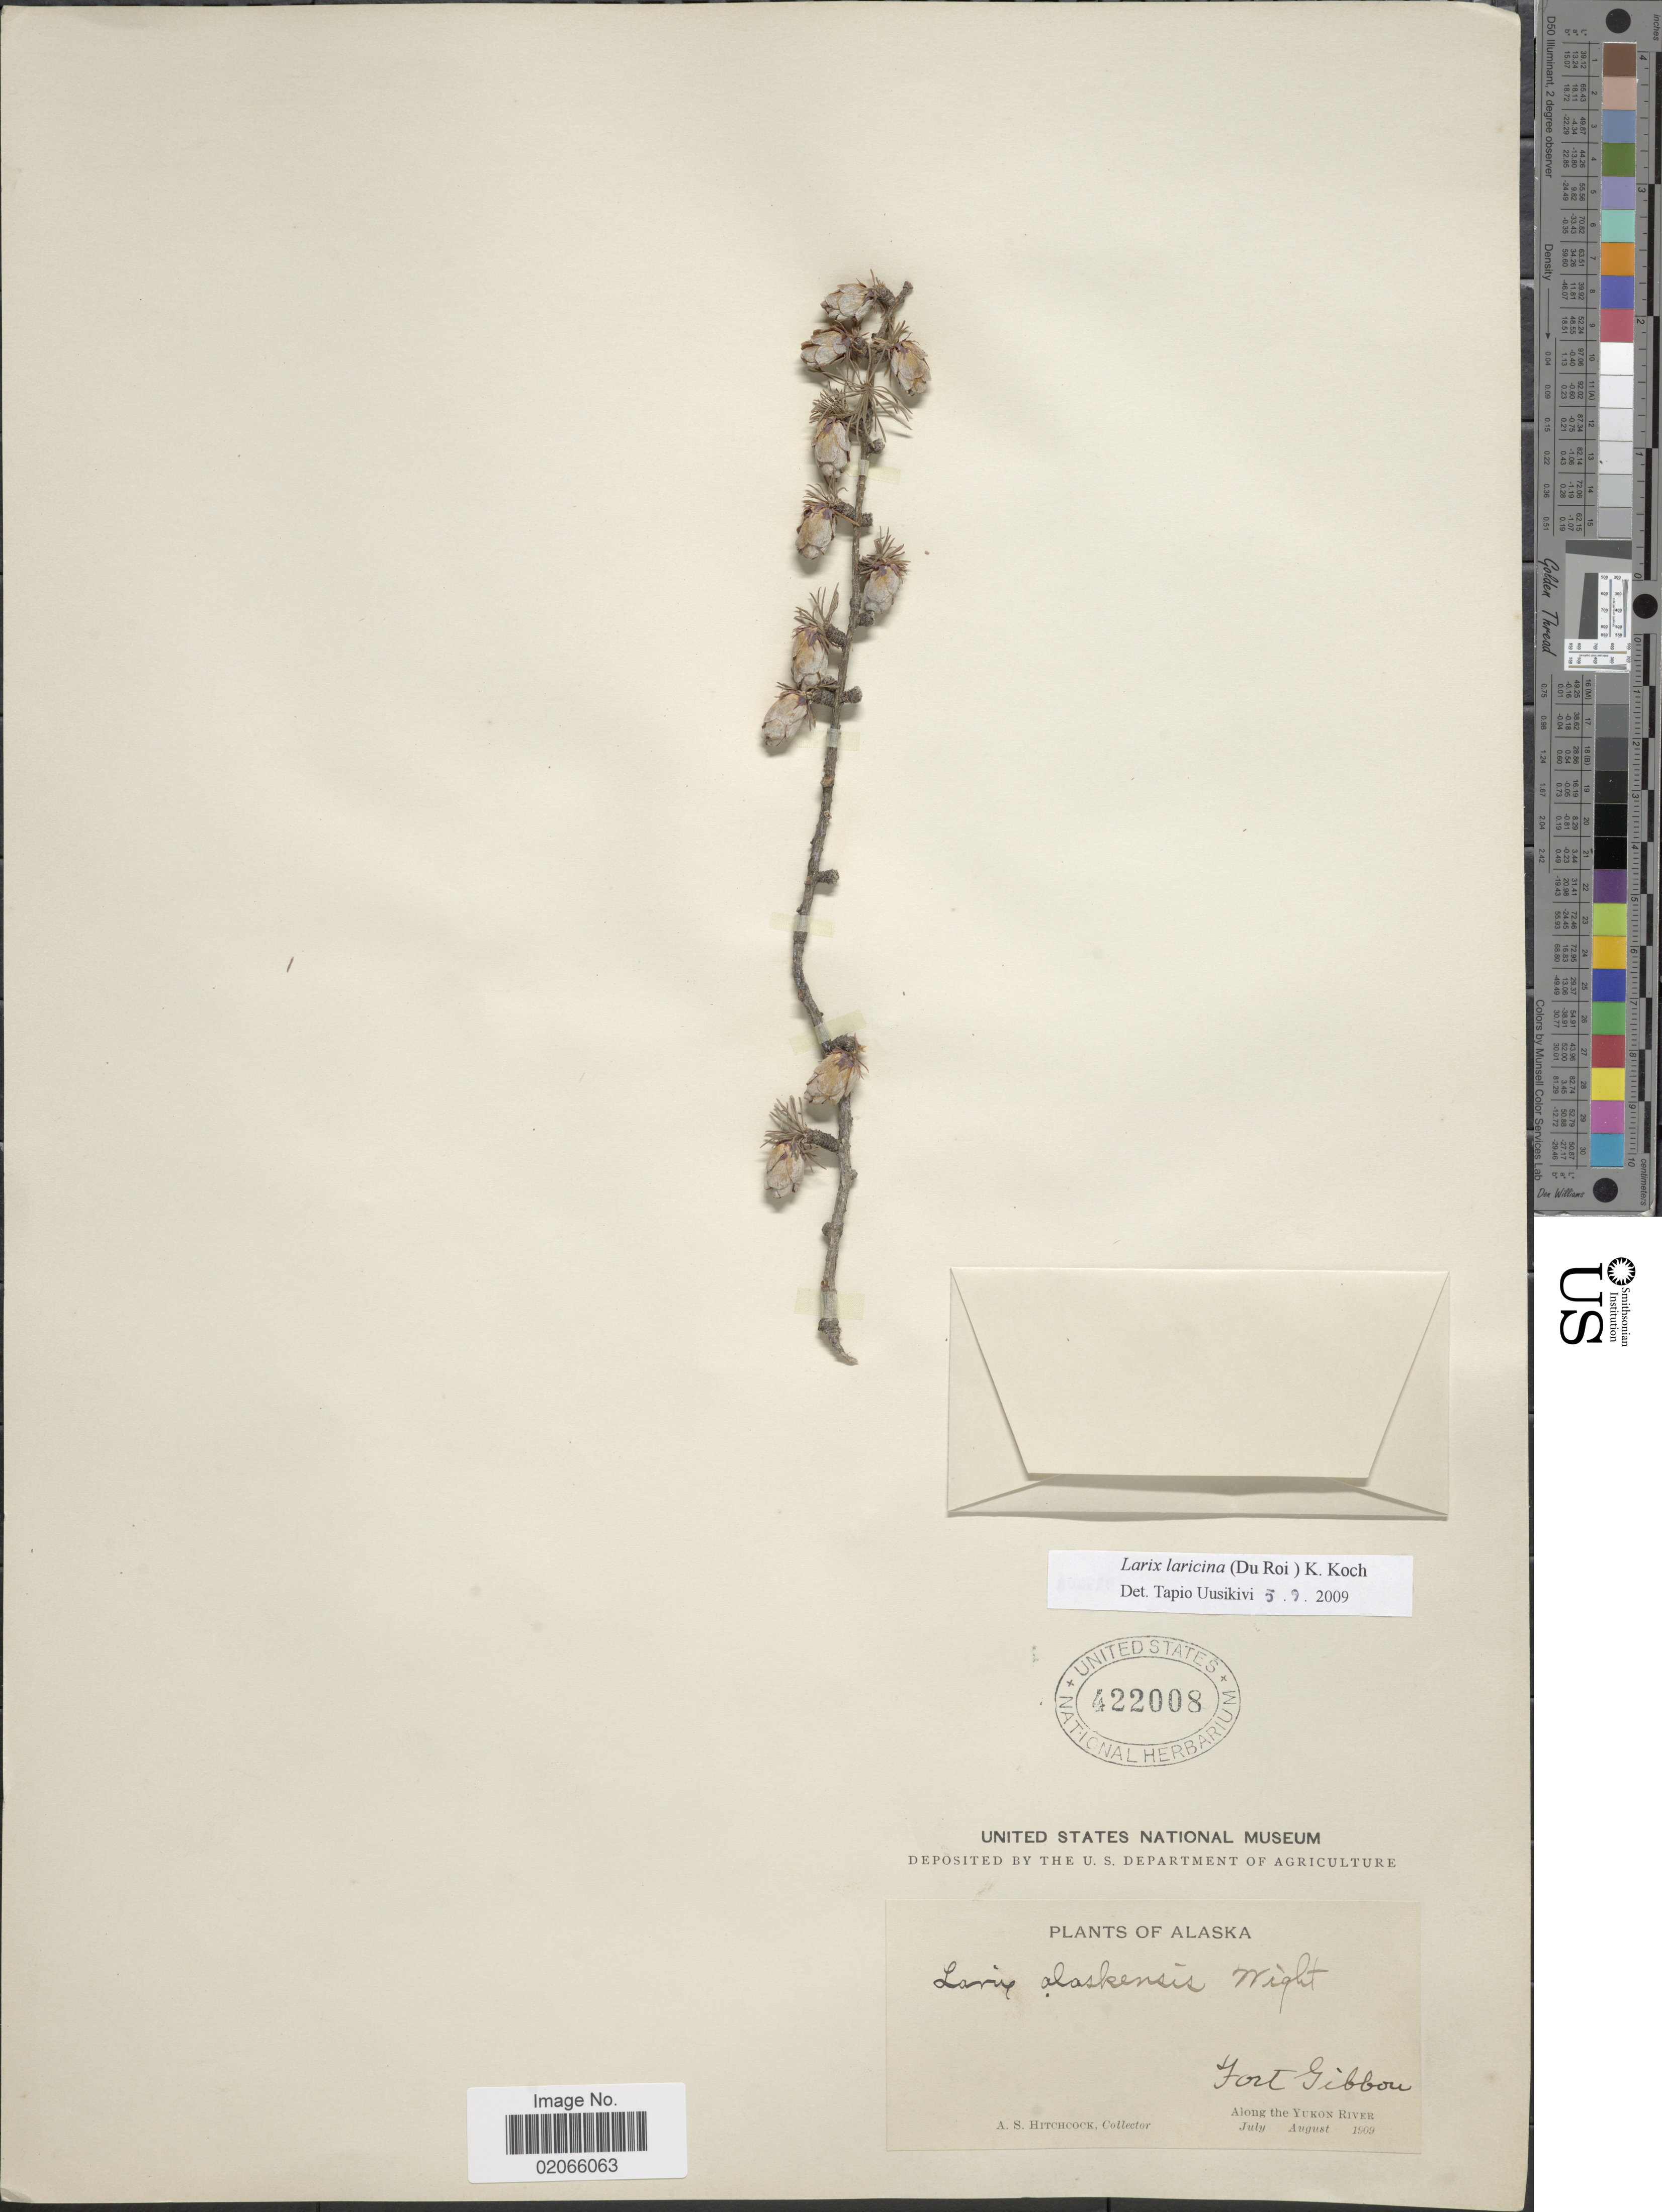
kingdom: Plantae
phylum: Tracheophyta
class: Pinopsida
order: Pinales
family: Pinaceae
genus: Larix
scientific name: Larix laricina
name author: (Du Roi) K. Koch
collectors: A. S. Hitchcock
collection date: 1909-07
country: United States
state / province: Alaska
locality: Alaska. Fort Gibbon. Along the Yukon River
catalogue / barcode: US 422008